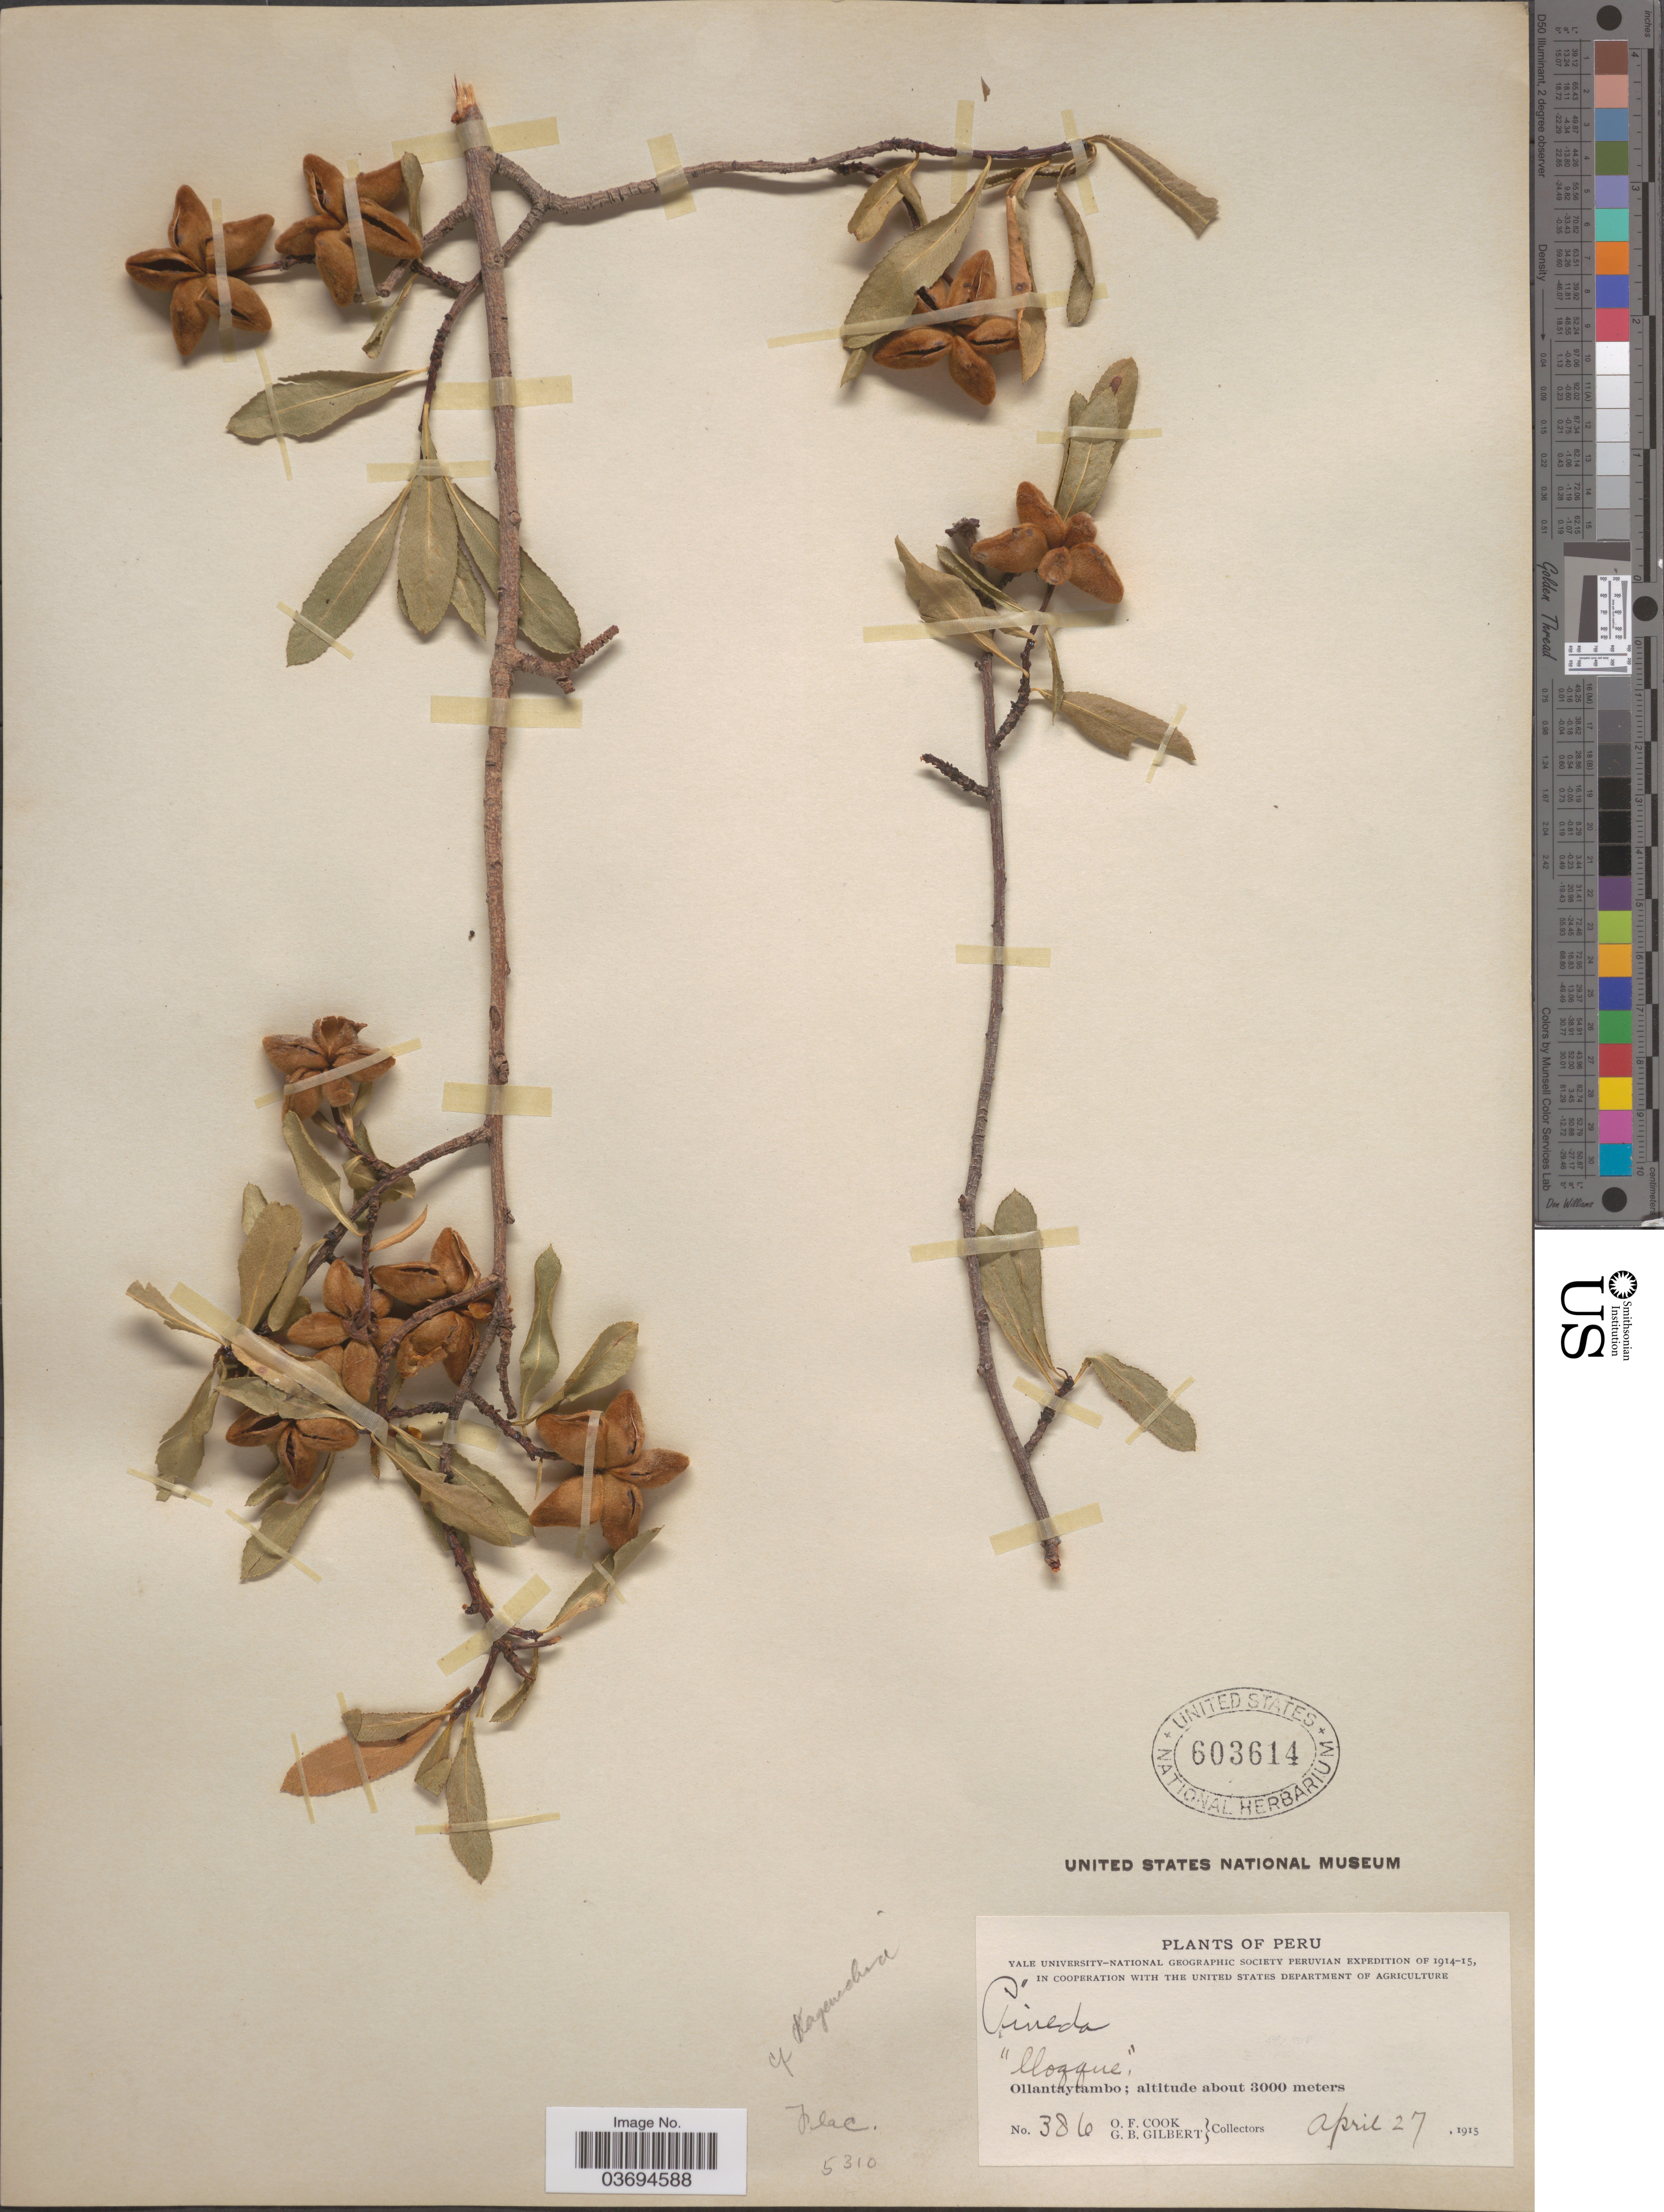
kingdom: Plantae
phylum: Tracheophyta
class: Magnoliopsida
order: Rosales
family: Rosaceae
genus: Kageneckia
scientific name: Kageneckia lanceolata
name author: Ruiz & Pav.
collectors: O. F. Cook & G. B. Gilbert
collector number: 386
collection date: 1915-04-27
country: Peru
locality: Ollantaytambo.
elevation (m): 3000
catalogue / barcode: US 603614